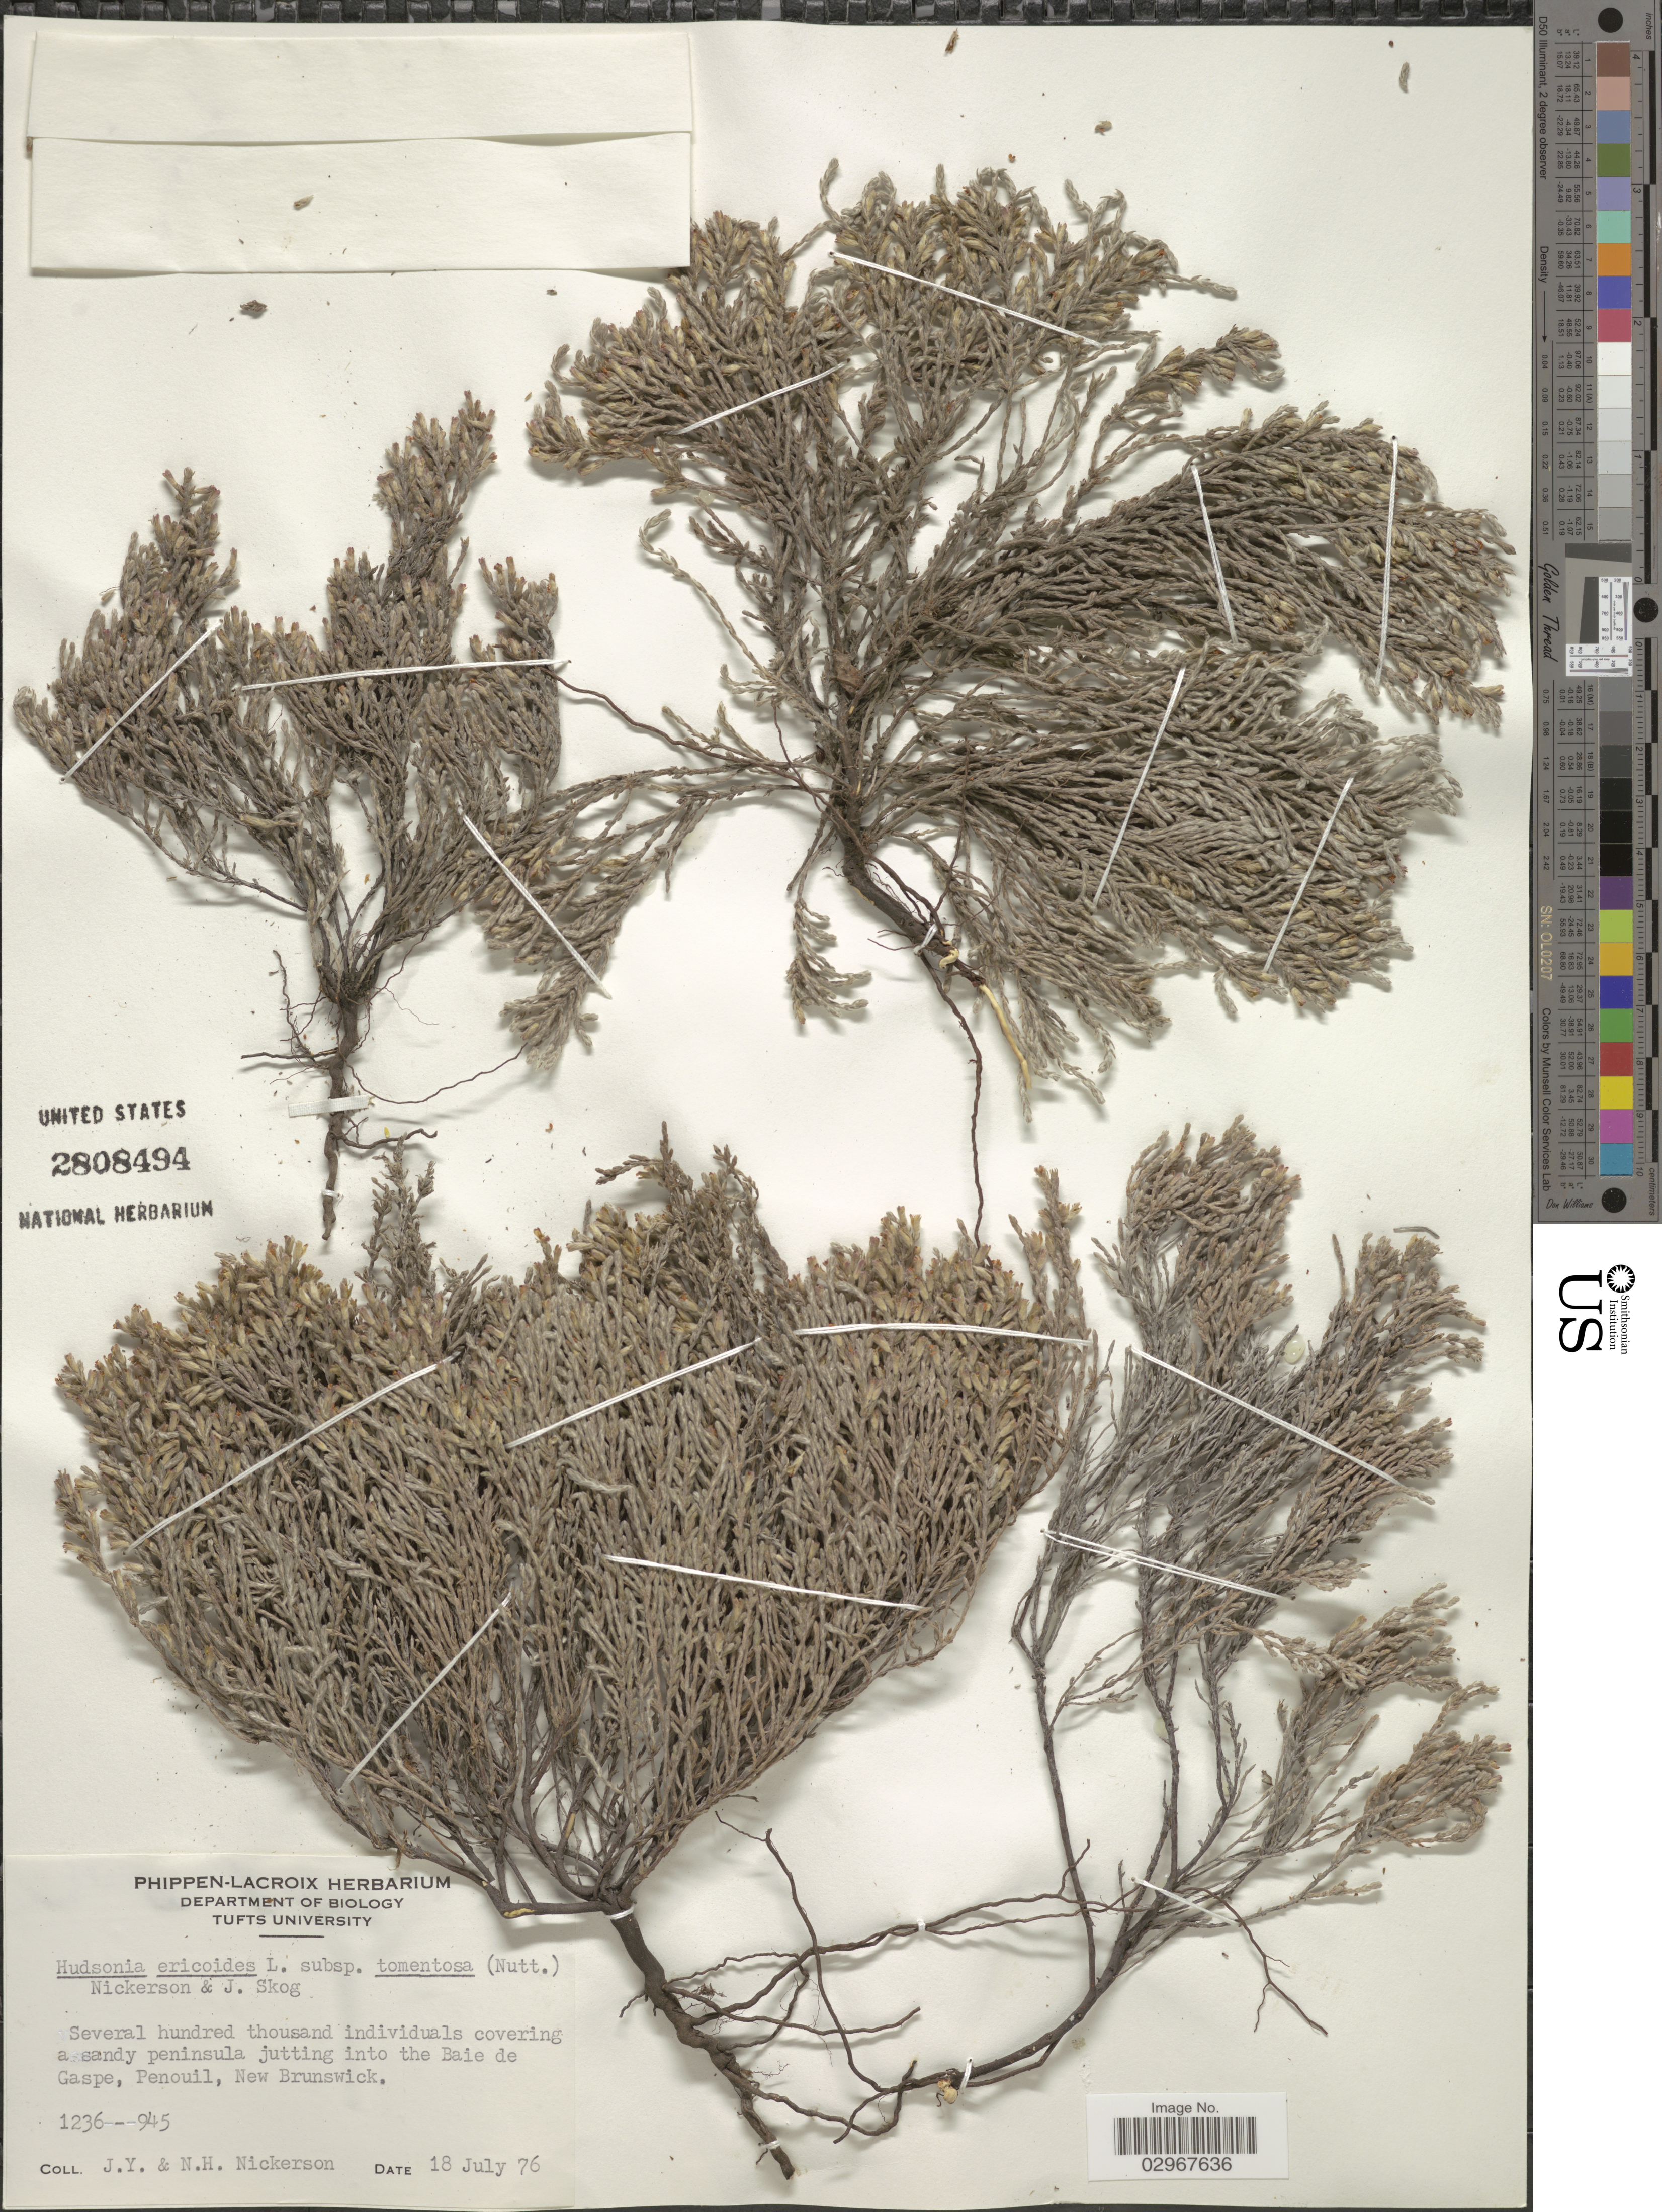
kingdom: Plantae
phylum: Tracheophyta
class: Magnoliopsida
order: Malvales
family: Cistaceae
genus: Hudsonia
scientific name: Hudsonia tomentosa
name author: Nutt.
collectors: J. Nickerson & N. Nickerson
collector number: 1236-945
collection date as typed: Transcribed d/m/y: 18/7/76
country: Canada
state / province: New Brunswick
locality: Sandy peninsula jutting into the Baie de Gaspe, Penouil.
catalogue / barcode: US 2808494